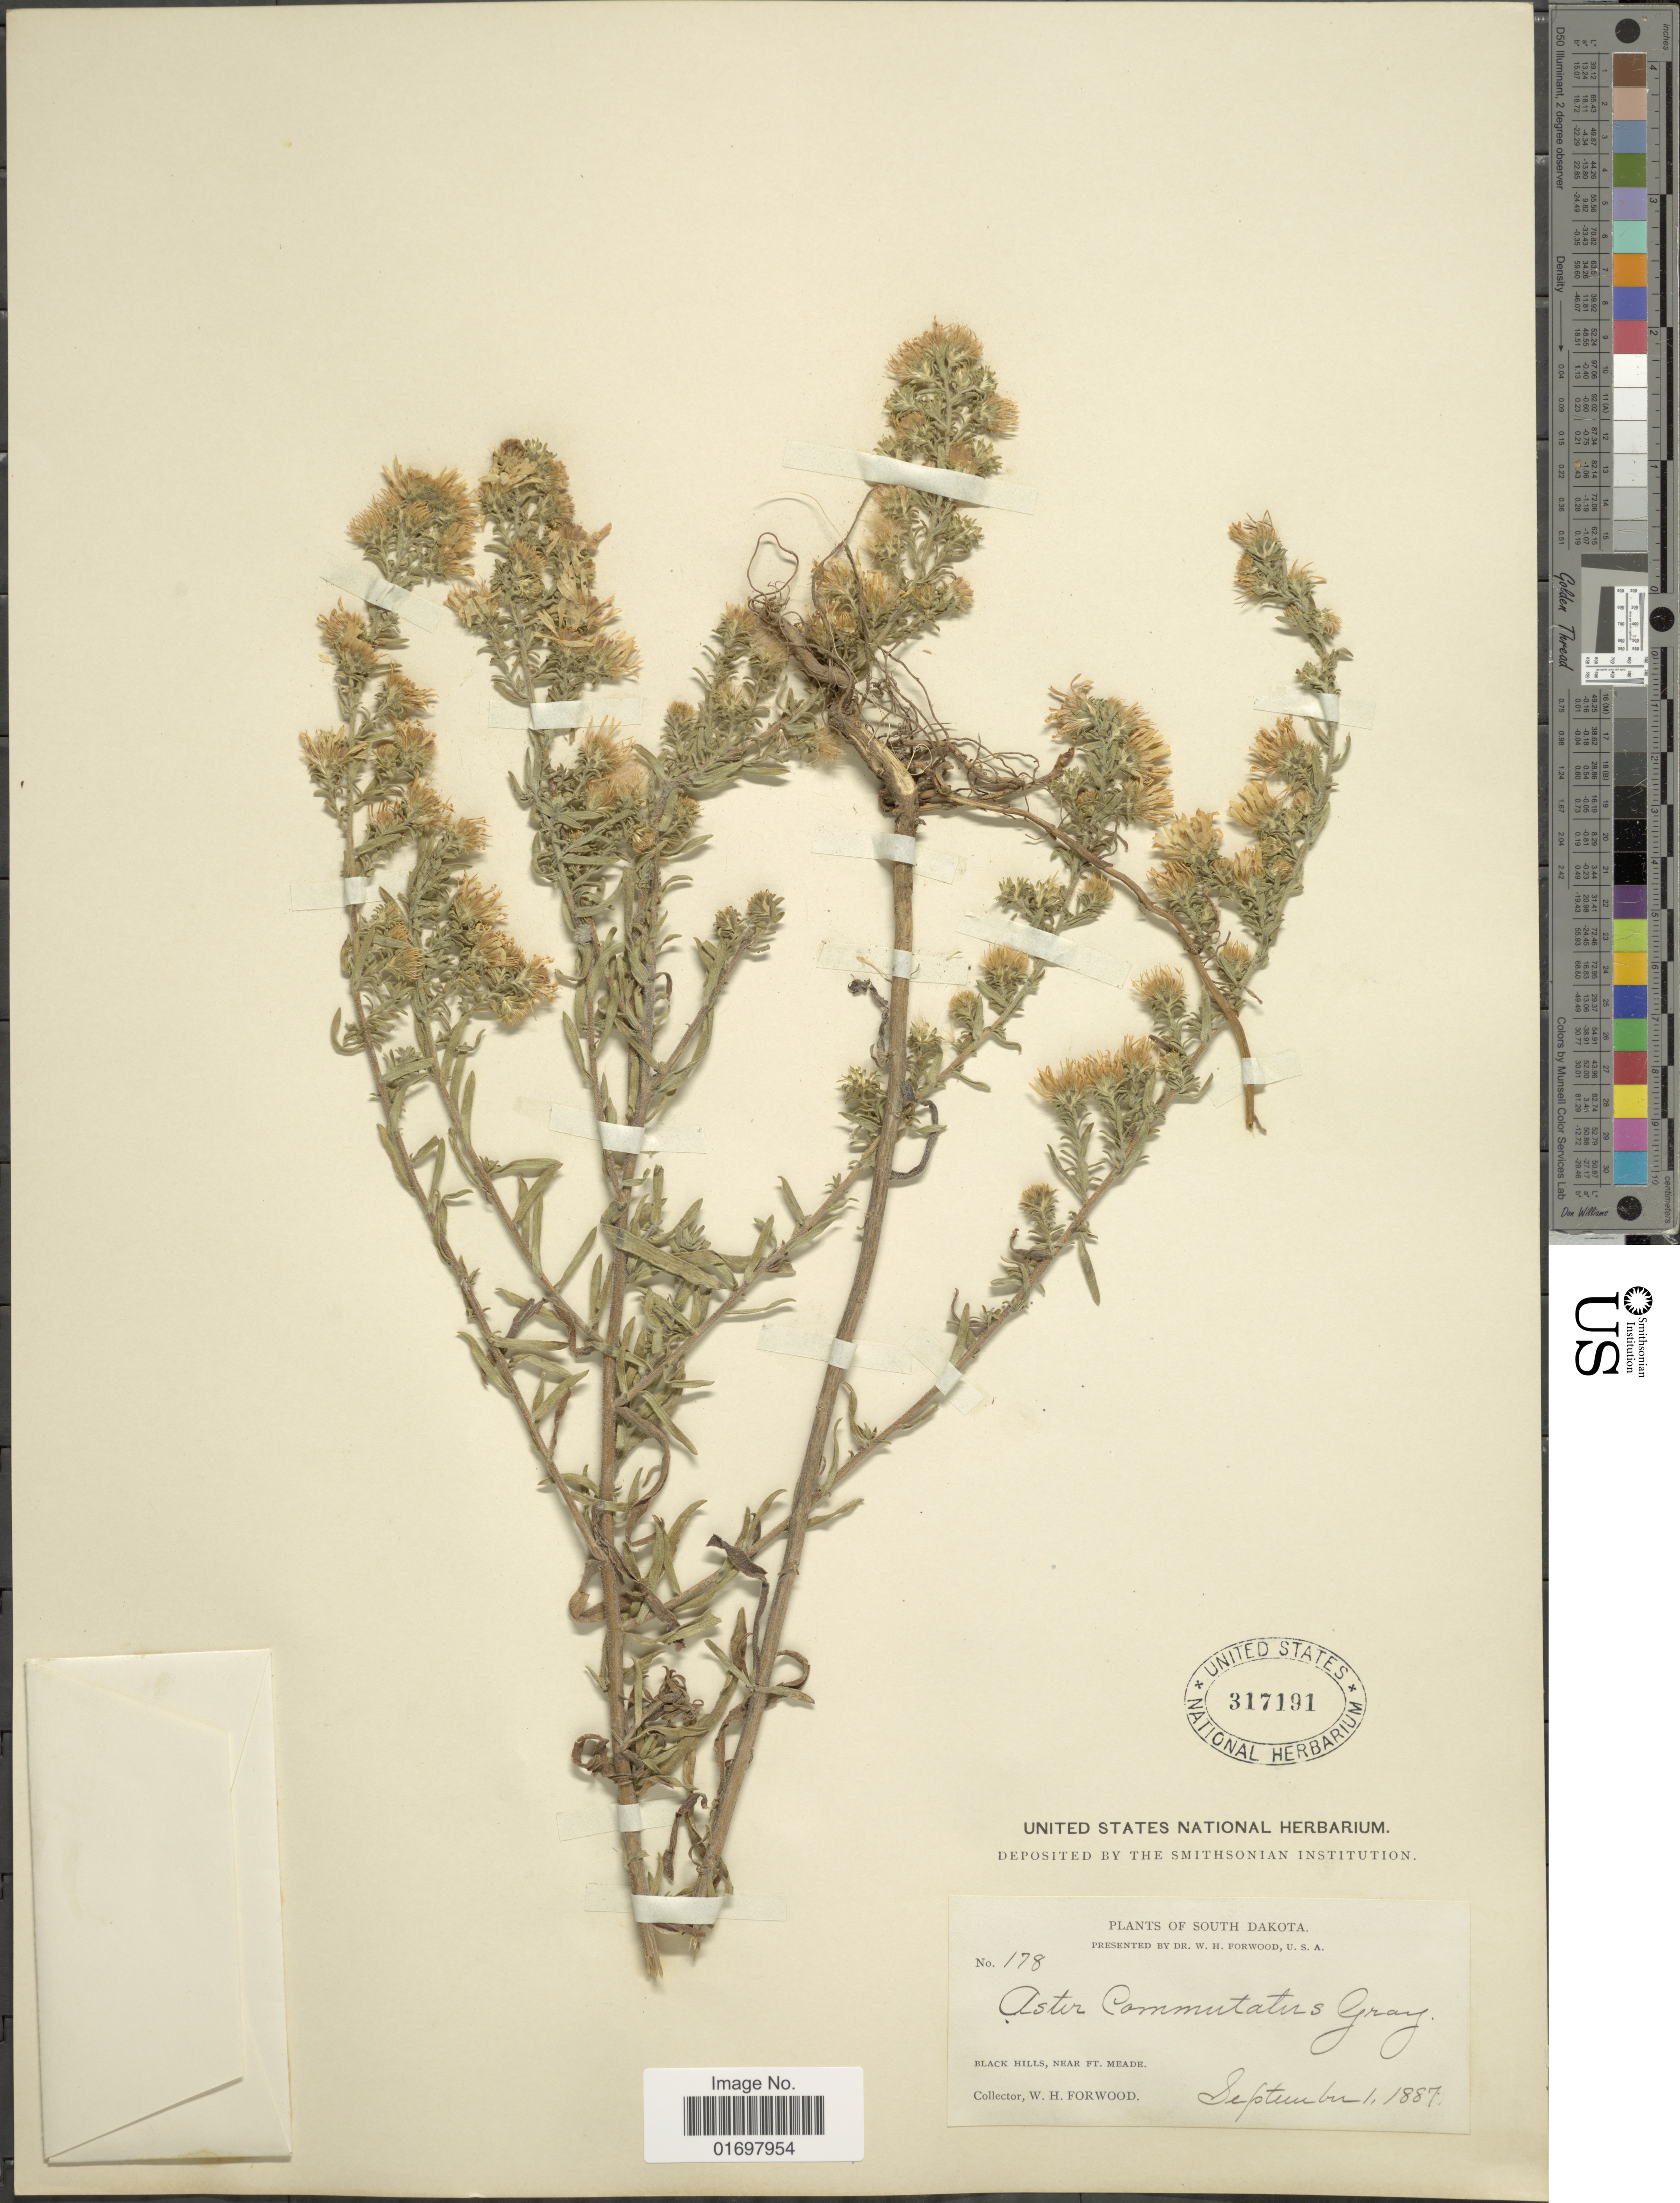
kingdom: Plantae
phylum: Tracheophyta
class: Magnoliopsida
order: Asterales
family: Asteraceae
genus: Symphyotrichum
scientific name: Symphyotrichum falcatum var. commutatum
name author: (Torr. & A. Gray) G.L. Nesom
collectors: W. Forwood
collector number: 178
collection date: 1887-09-01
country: United States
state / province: South Dakota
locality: Black Hills, Near Ft. Meade.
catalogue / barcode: US 317191